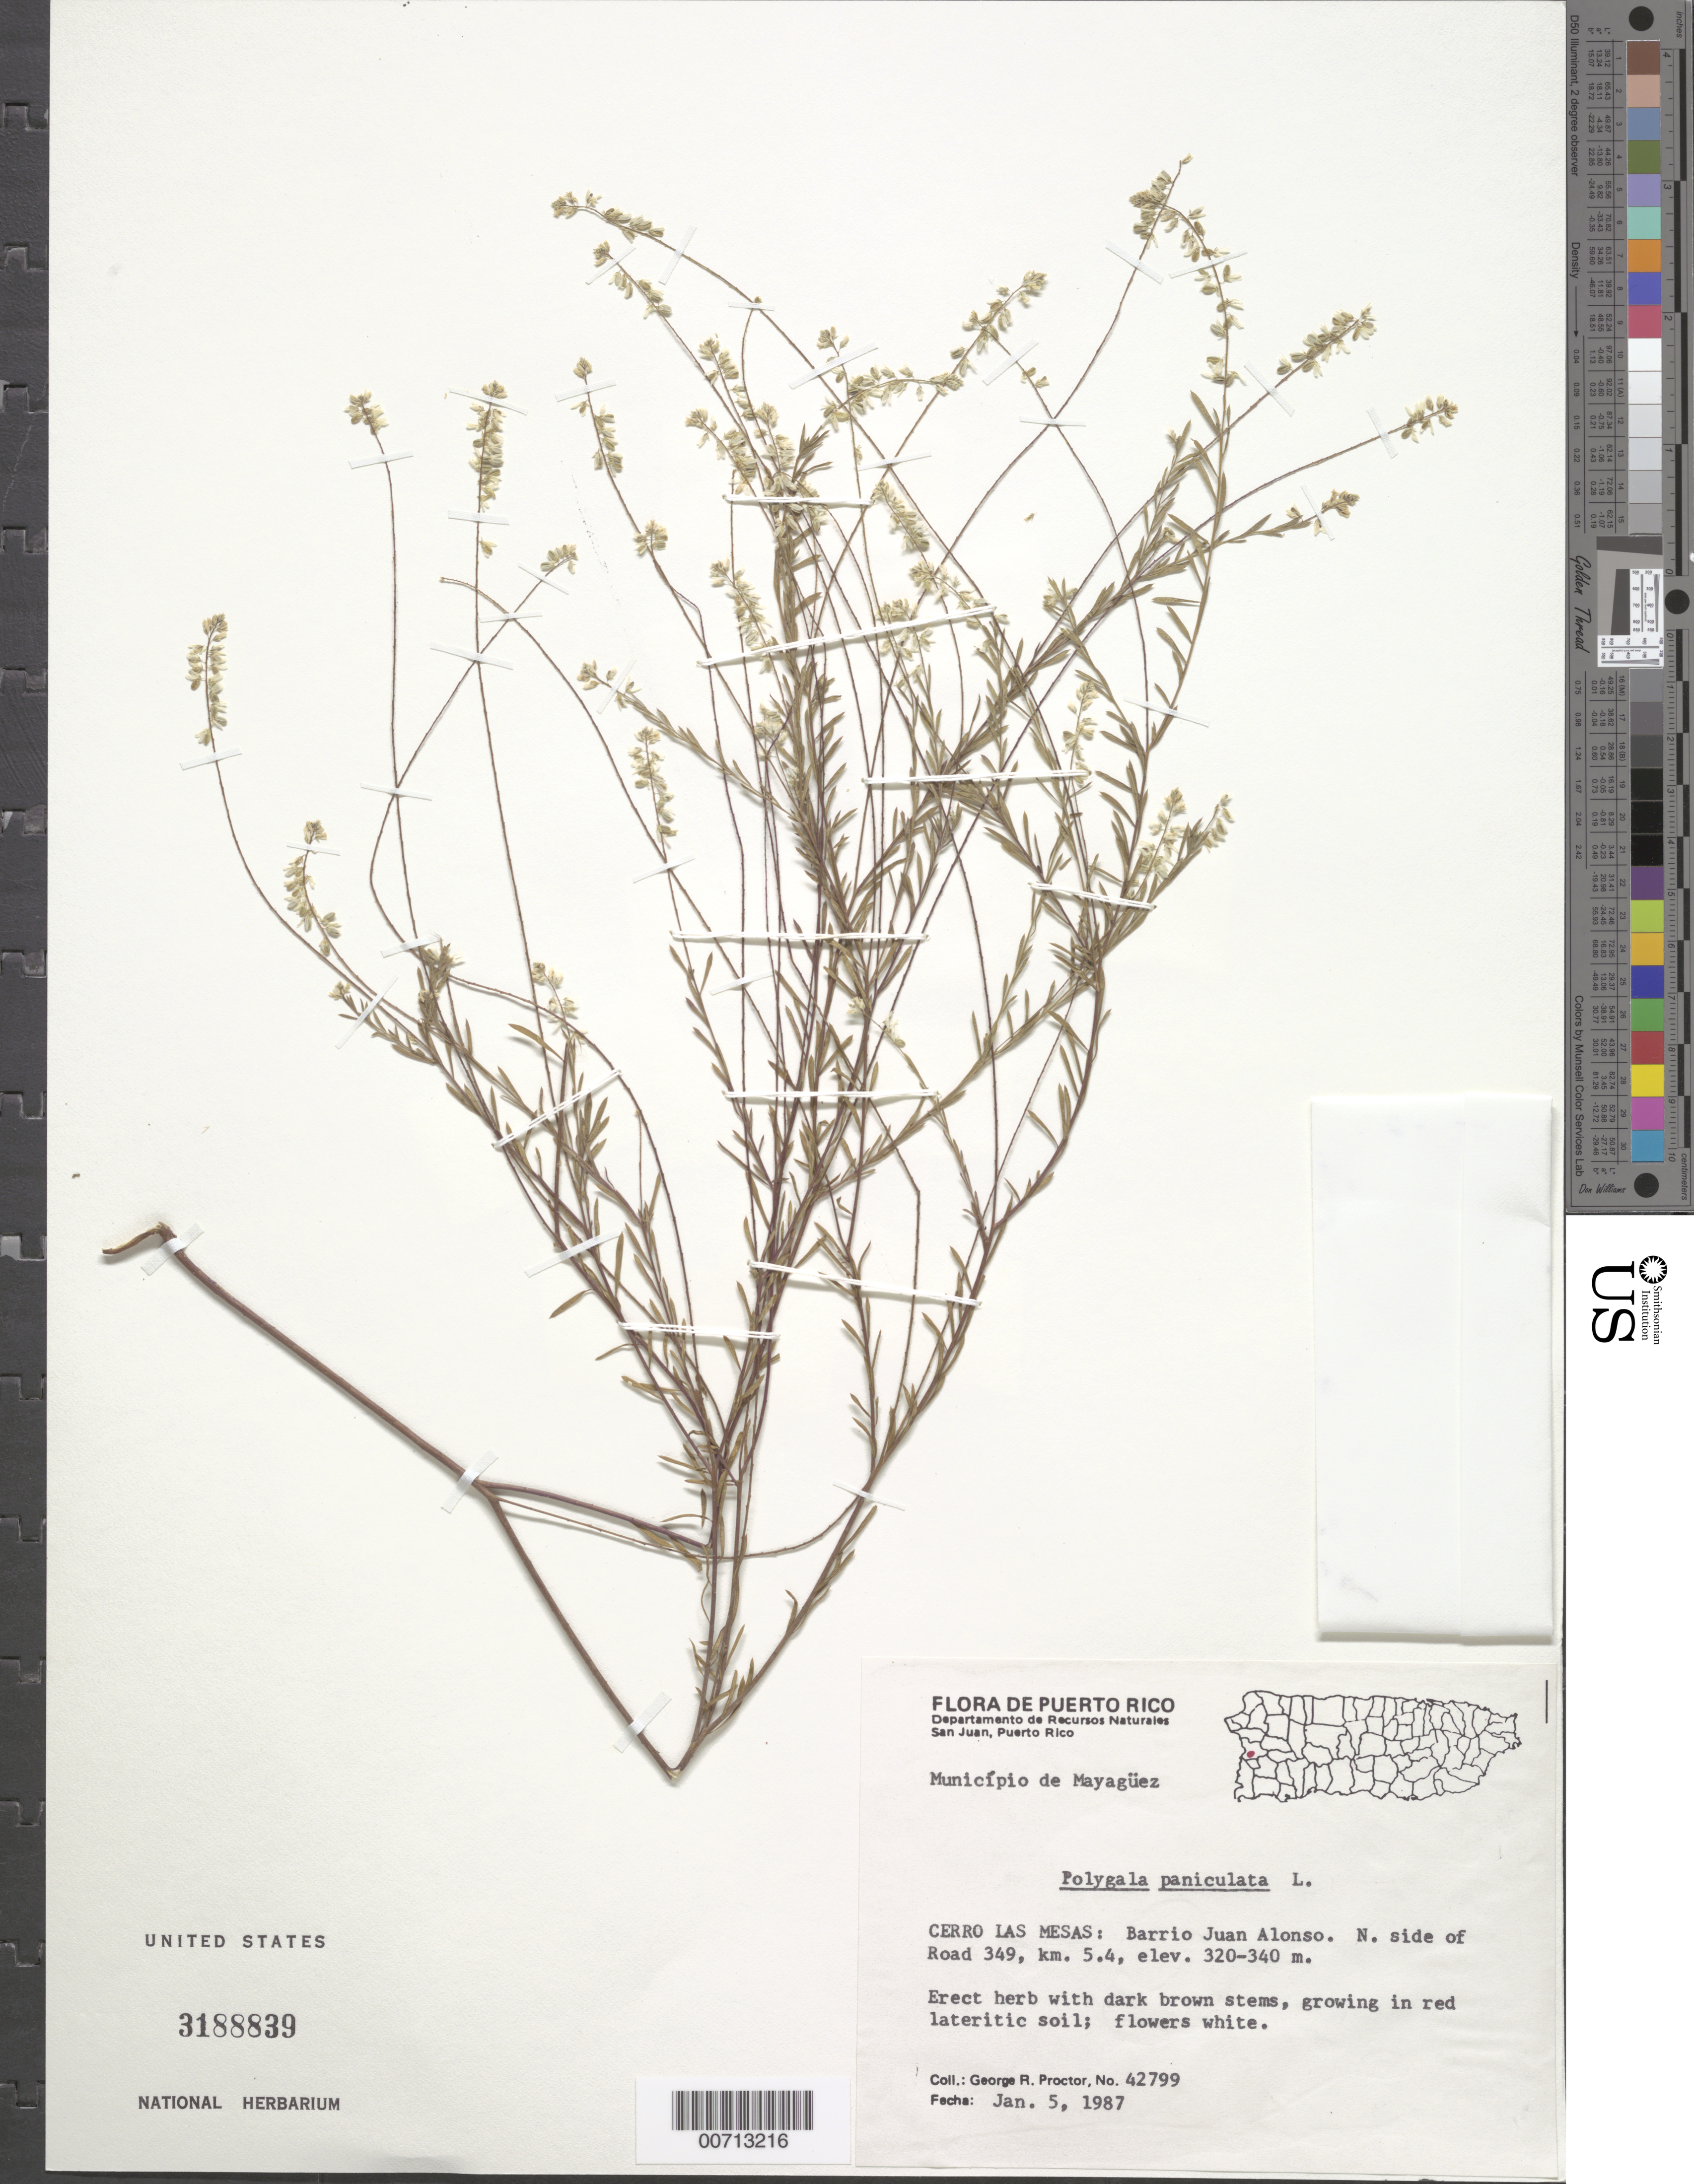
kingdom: Plantae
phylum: Tracheophyta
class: Magnoliopsida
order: Fabales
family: Polygalaceae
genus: Polygala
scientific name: Polygala paniculata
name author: L.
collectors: G. R. Proctor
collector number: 42799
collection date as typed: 05 Jan 1987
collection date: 1987-01-05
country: Puerto Rico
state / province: Mayaguez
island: Greater Antilles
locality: Cerro Las Mesas: Bo. Juan Alonso, N side of Road 349, km 5.4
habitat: In red lateritic soils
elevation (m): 320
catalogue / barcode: US 3188839